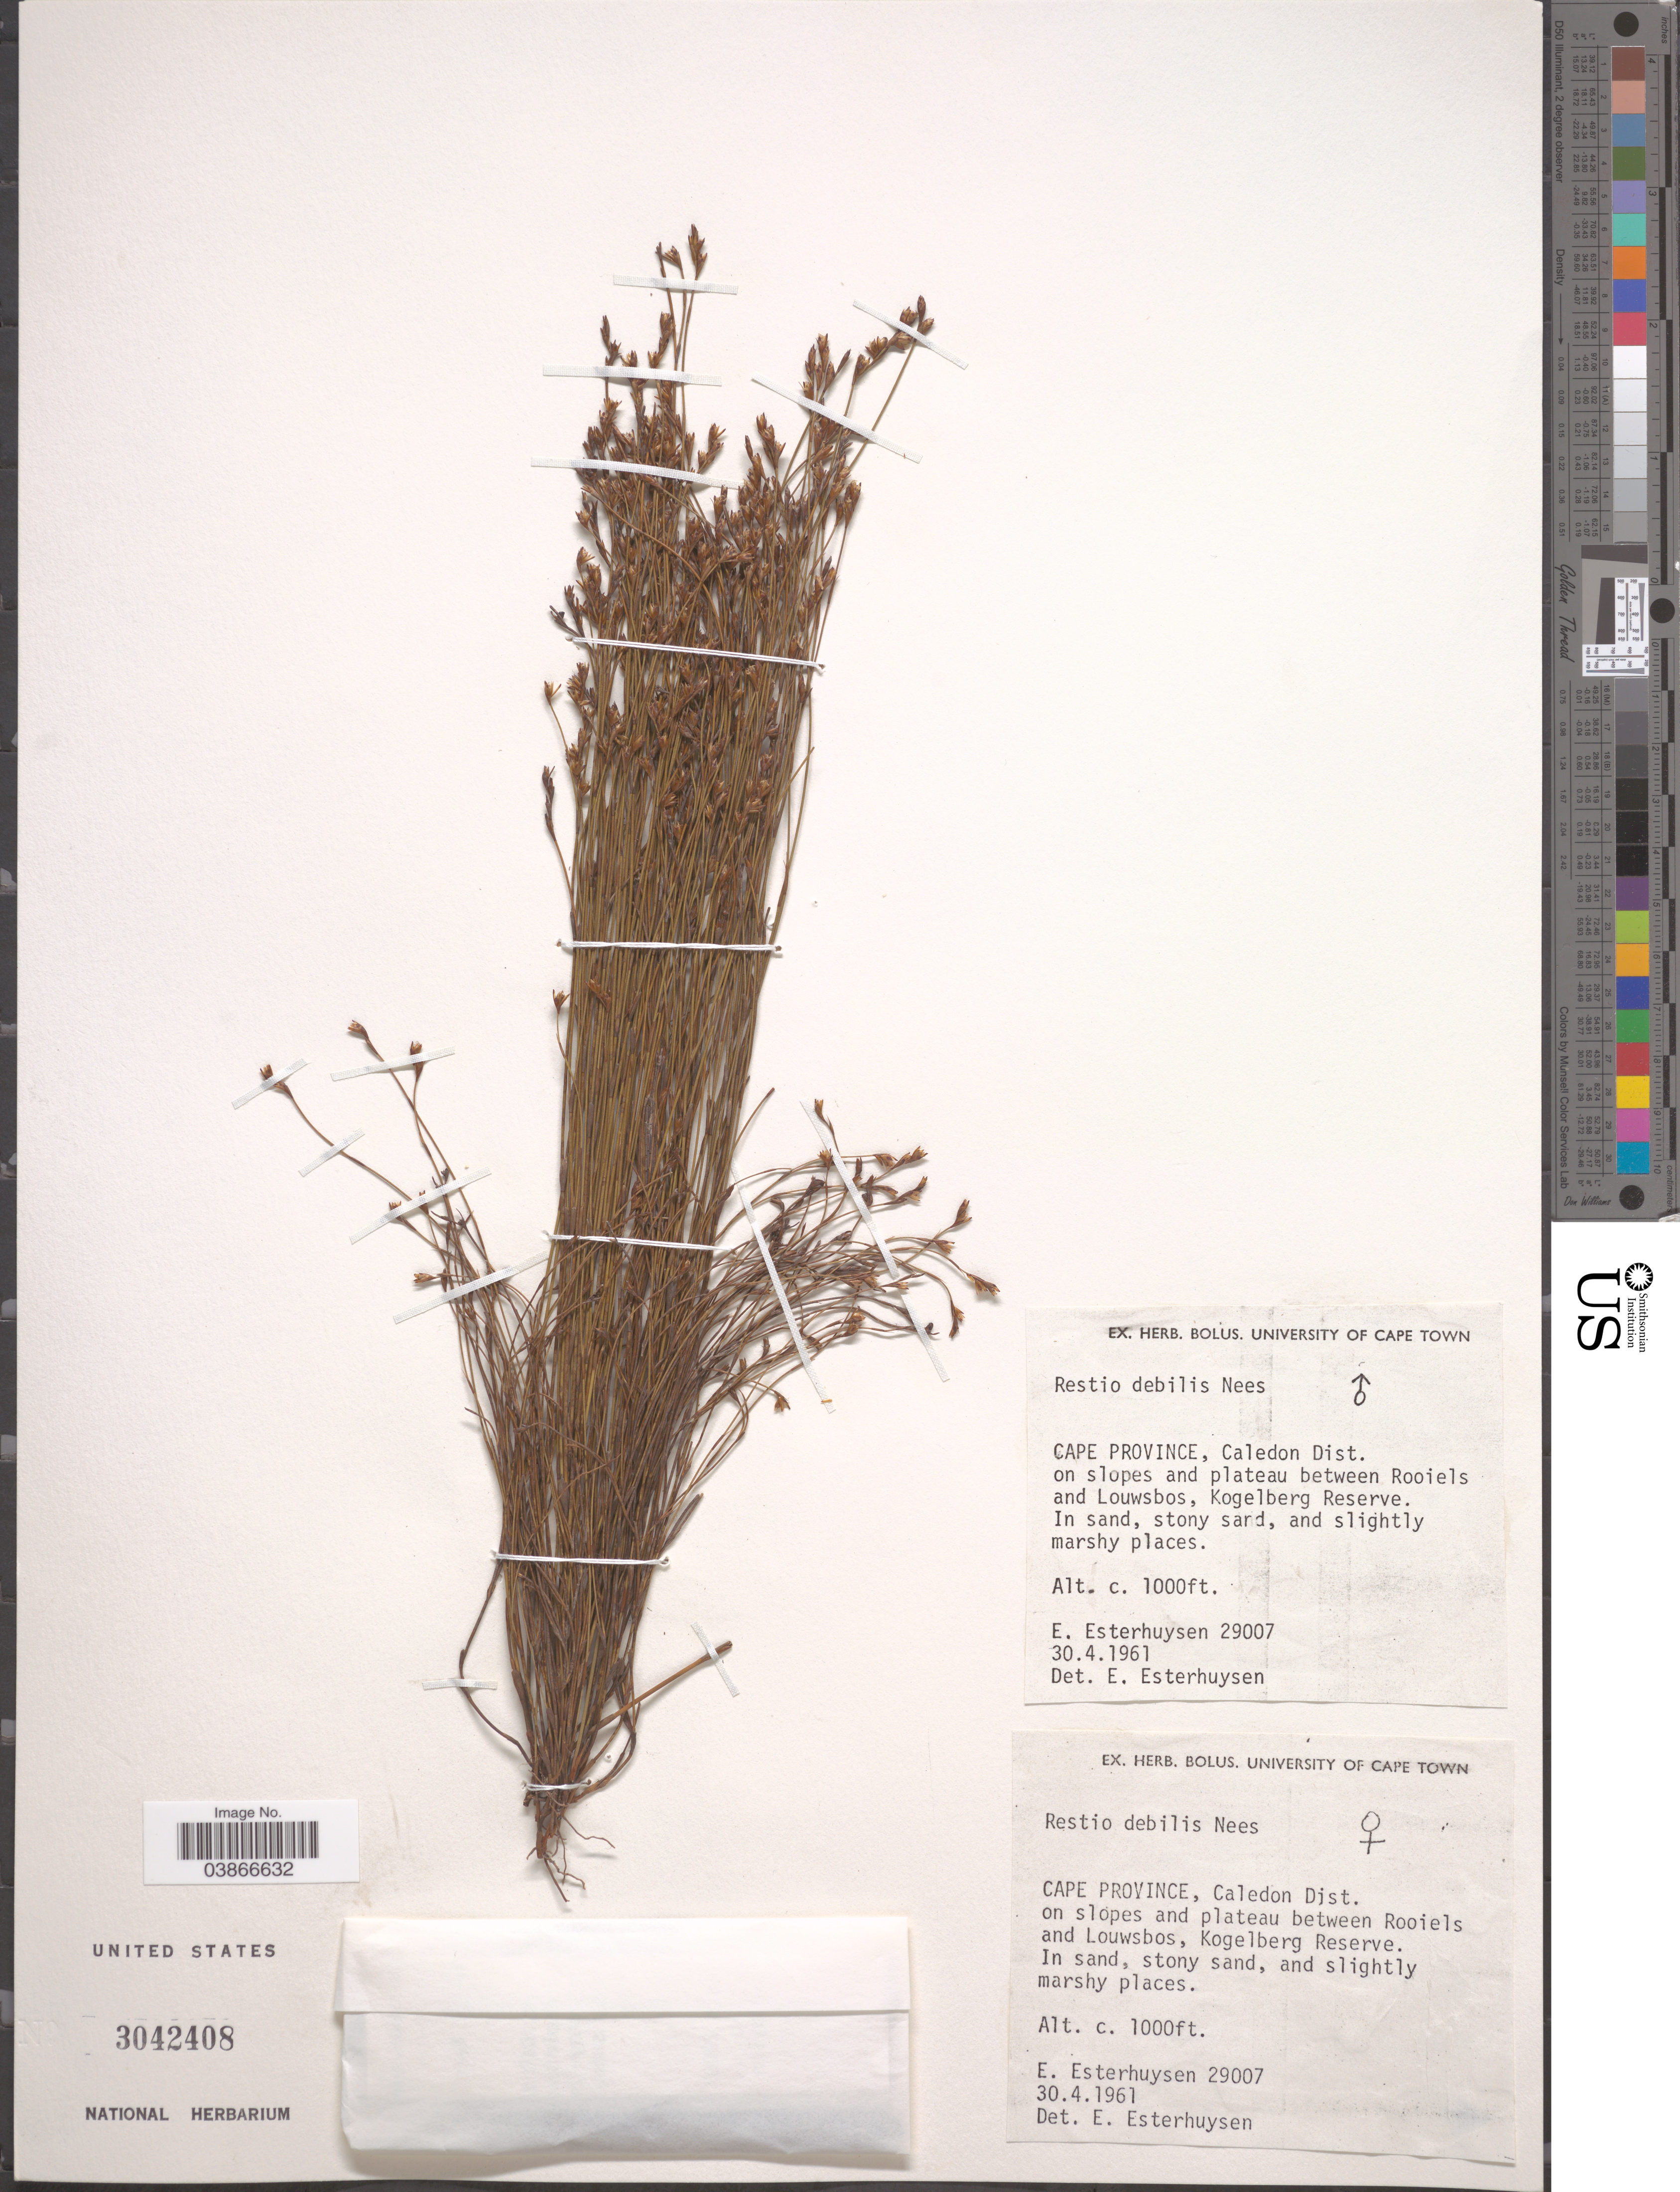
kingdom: Plantae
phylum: Tracheophyta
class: Liliopsida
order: Poales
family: Restionaceae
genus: Restio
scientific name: Restio debilis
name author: Nees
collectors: E. E. Esterhuysen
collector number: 29007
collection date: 1961-04-30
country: South Africa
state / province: Western Cape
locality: Caledon Dist. on slopes and plateau between Rooiels and Louwsbos, Kogelberg Reserve.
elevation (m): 305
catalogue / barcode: US 3042408